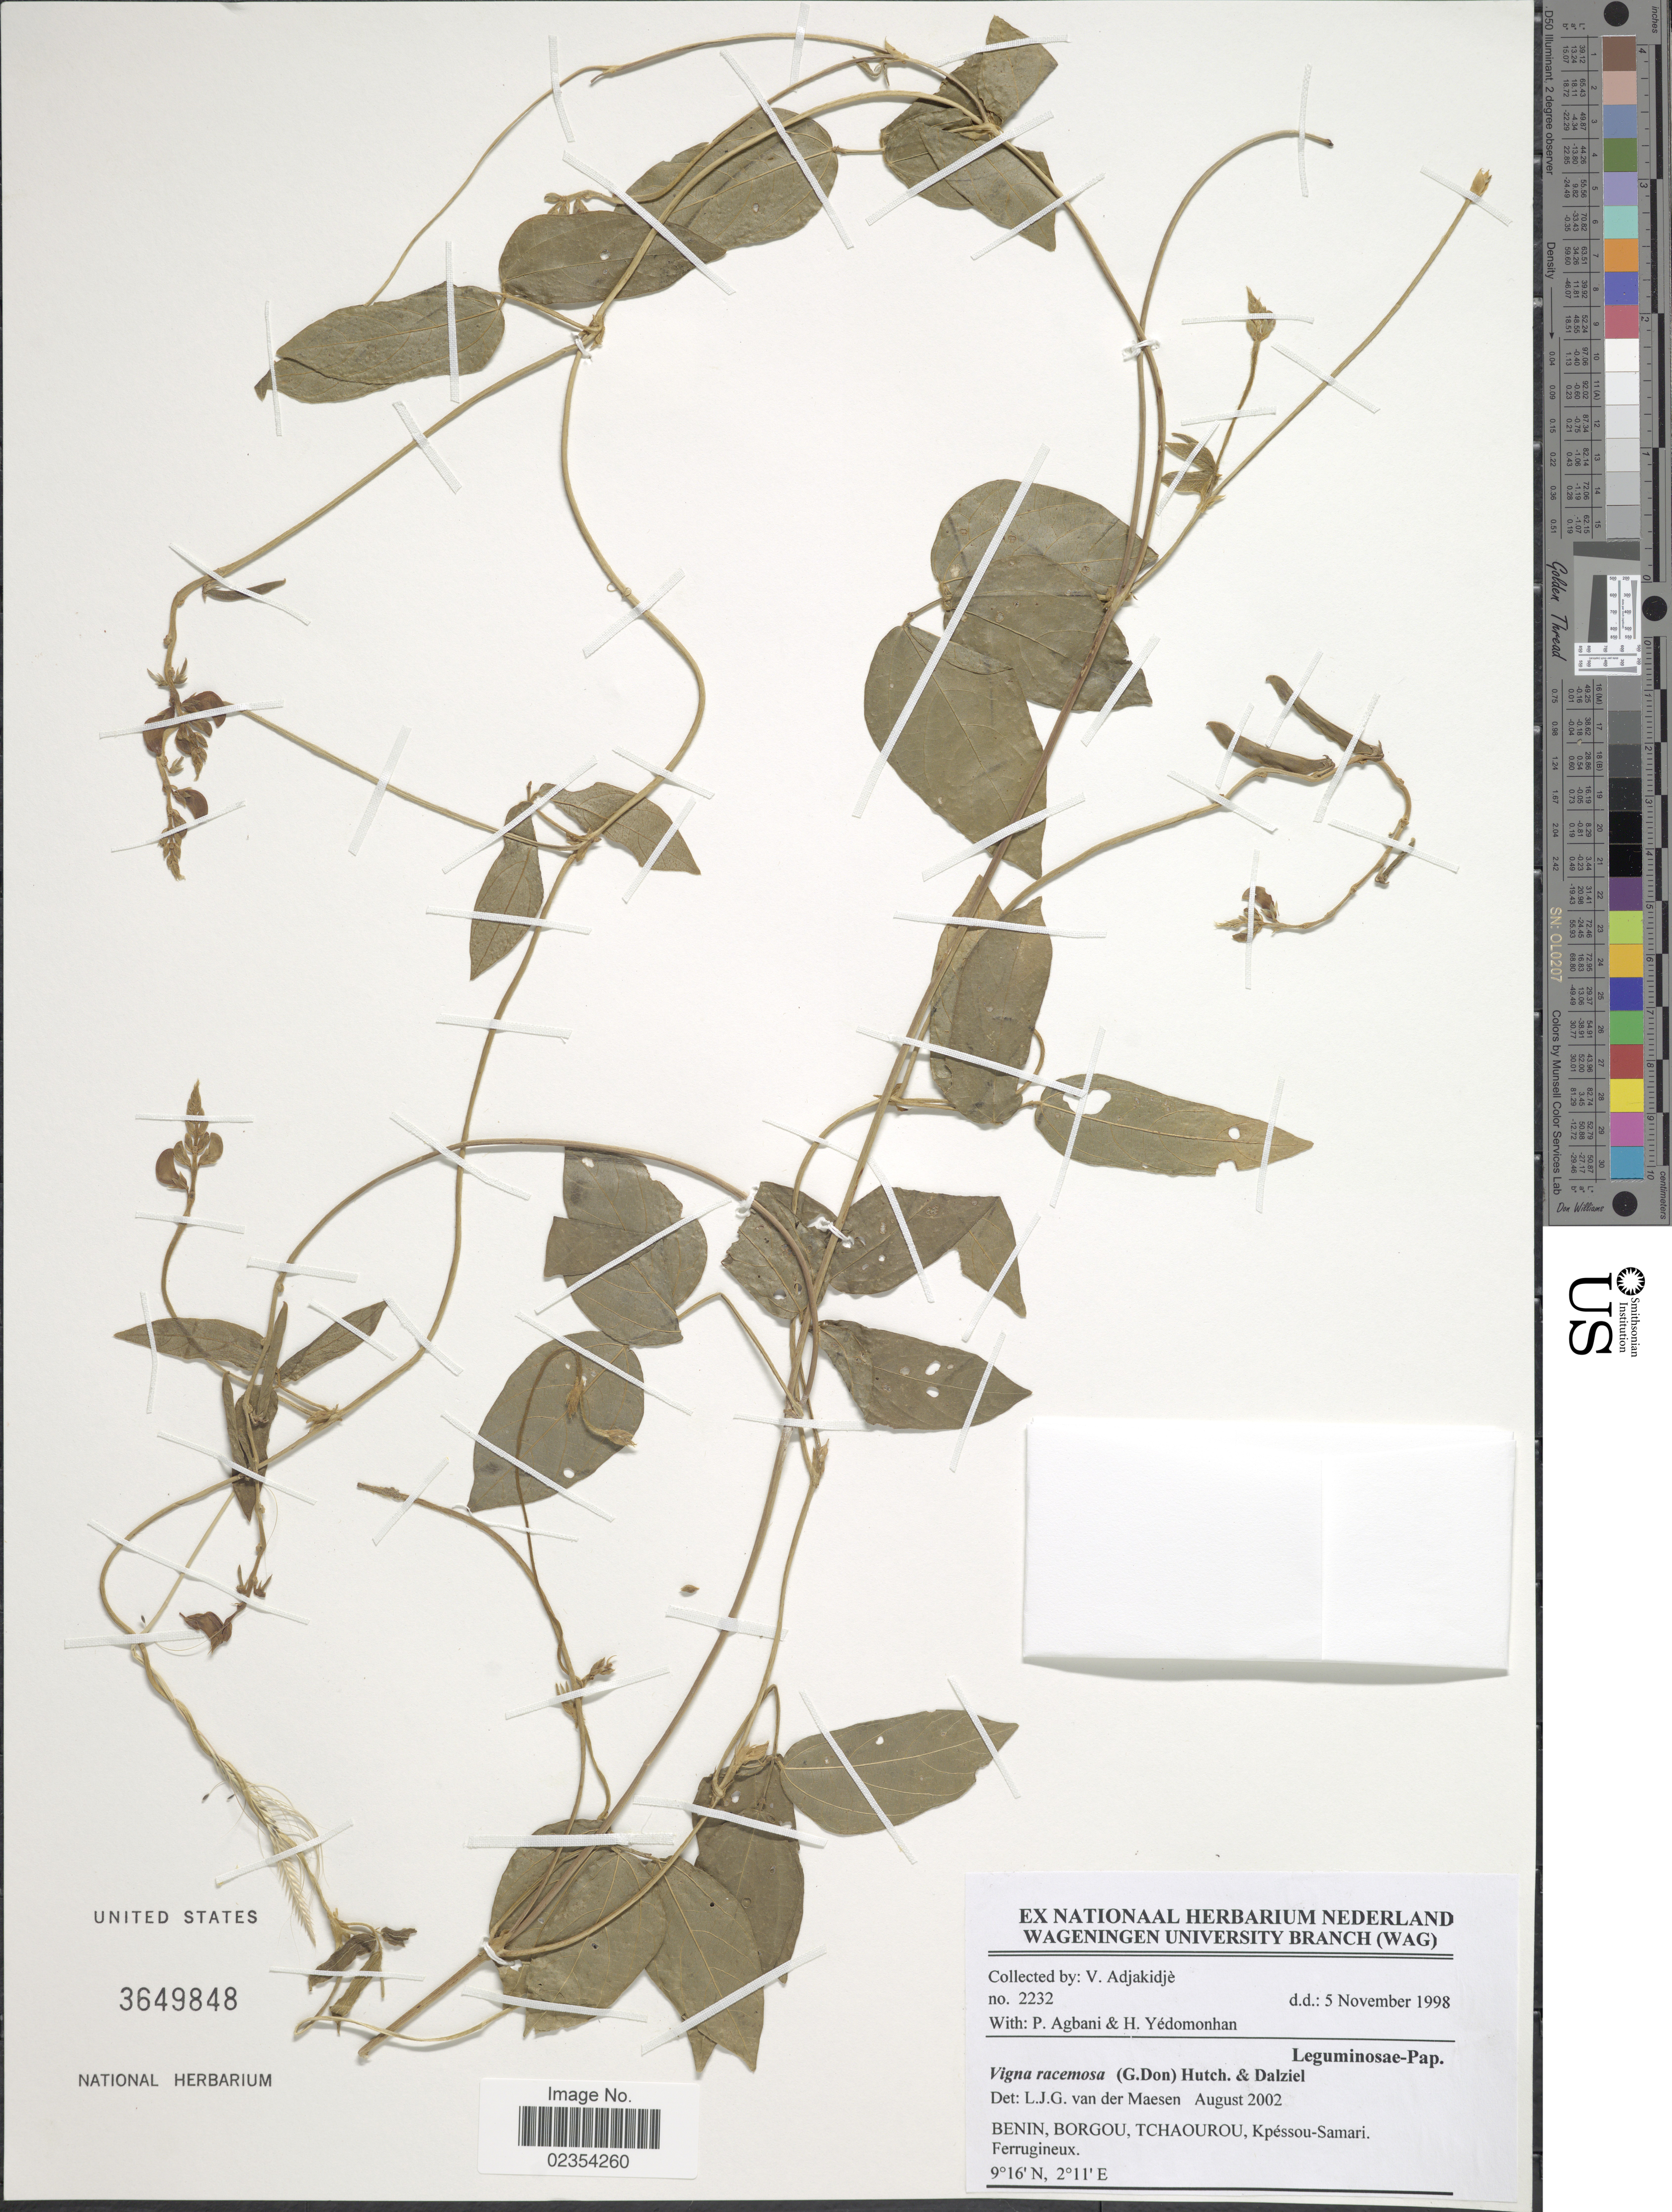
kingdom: Plantae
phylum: Tracheophyta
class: Magnoliopsida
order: Fabales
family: Fabaceae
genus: Vigna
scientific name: Vigna racemosa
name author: (G. Don) Hutch. & Dalziel ex Baker f.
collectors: V. Adjakidjè, P. Agbani & H. Yedomonhan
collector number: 2232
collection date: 1998-11-05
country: Benin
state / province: Borgou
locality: Tchaourou, Kpessou-Samari.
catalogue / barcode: US 3649848